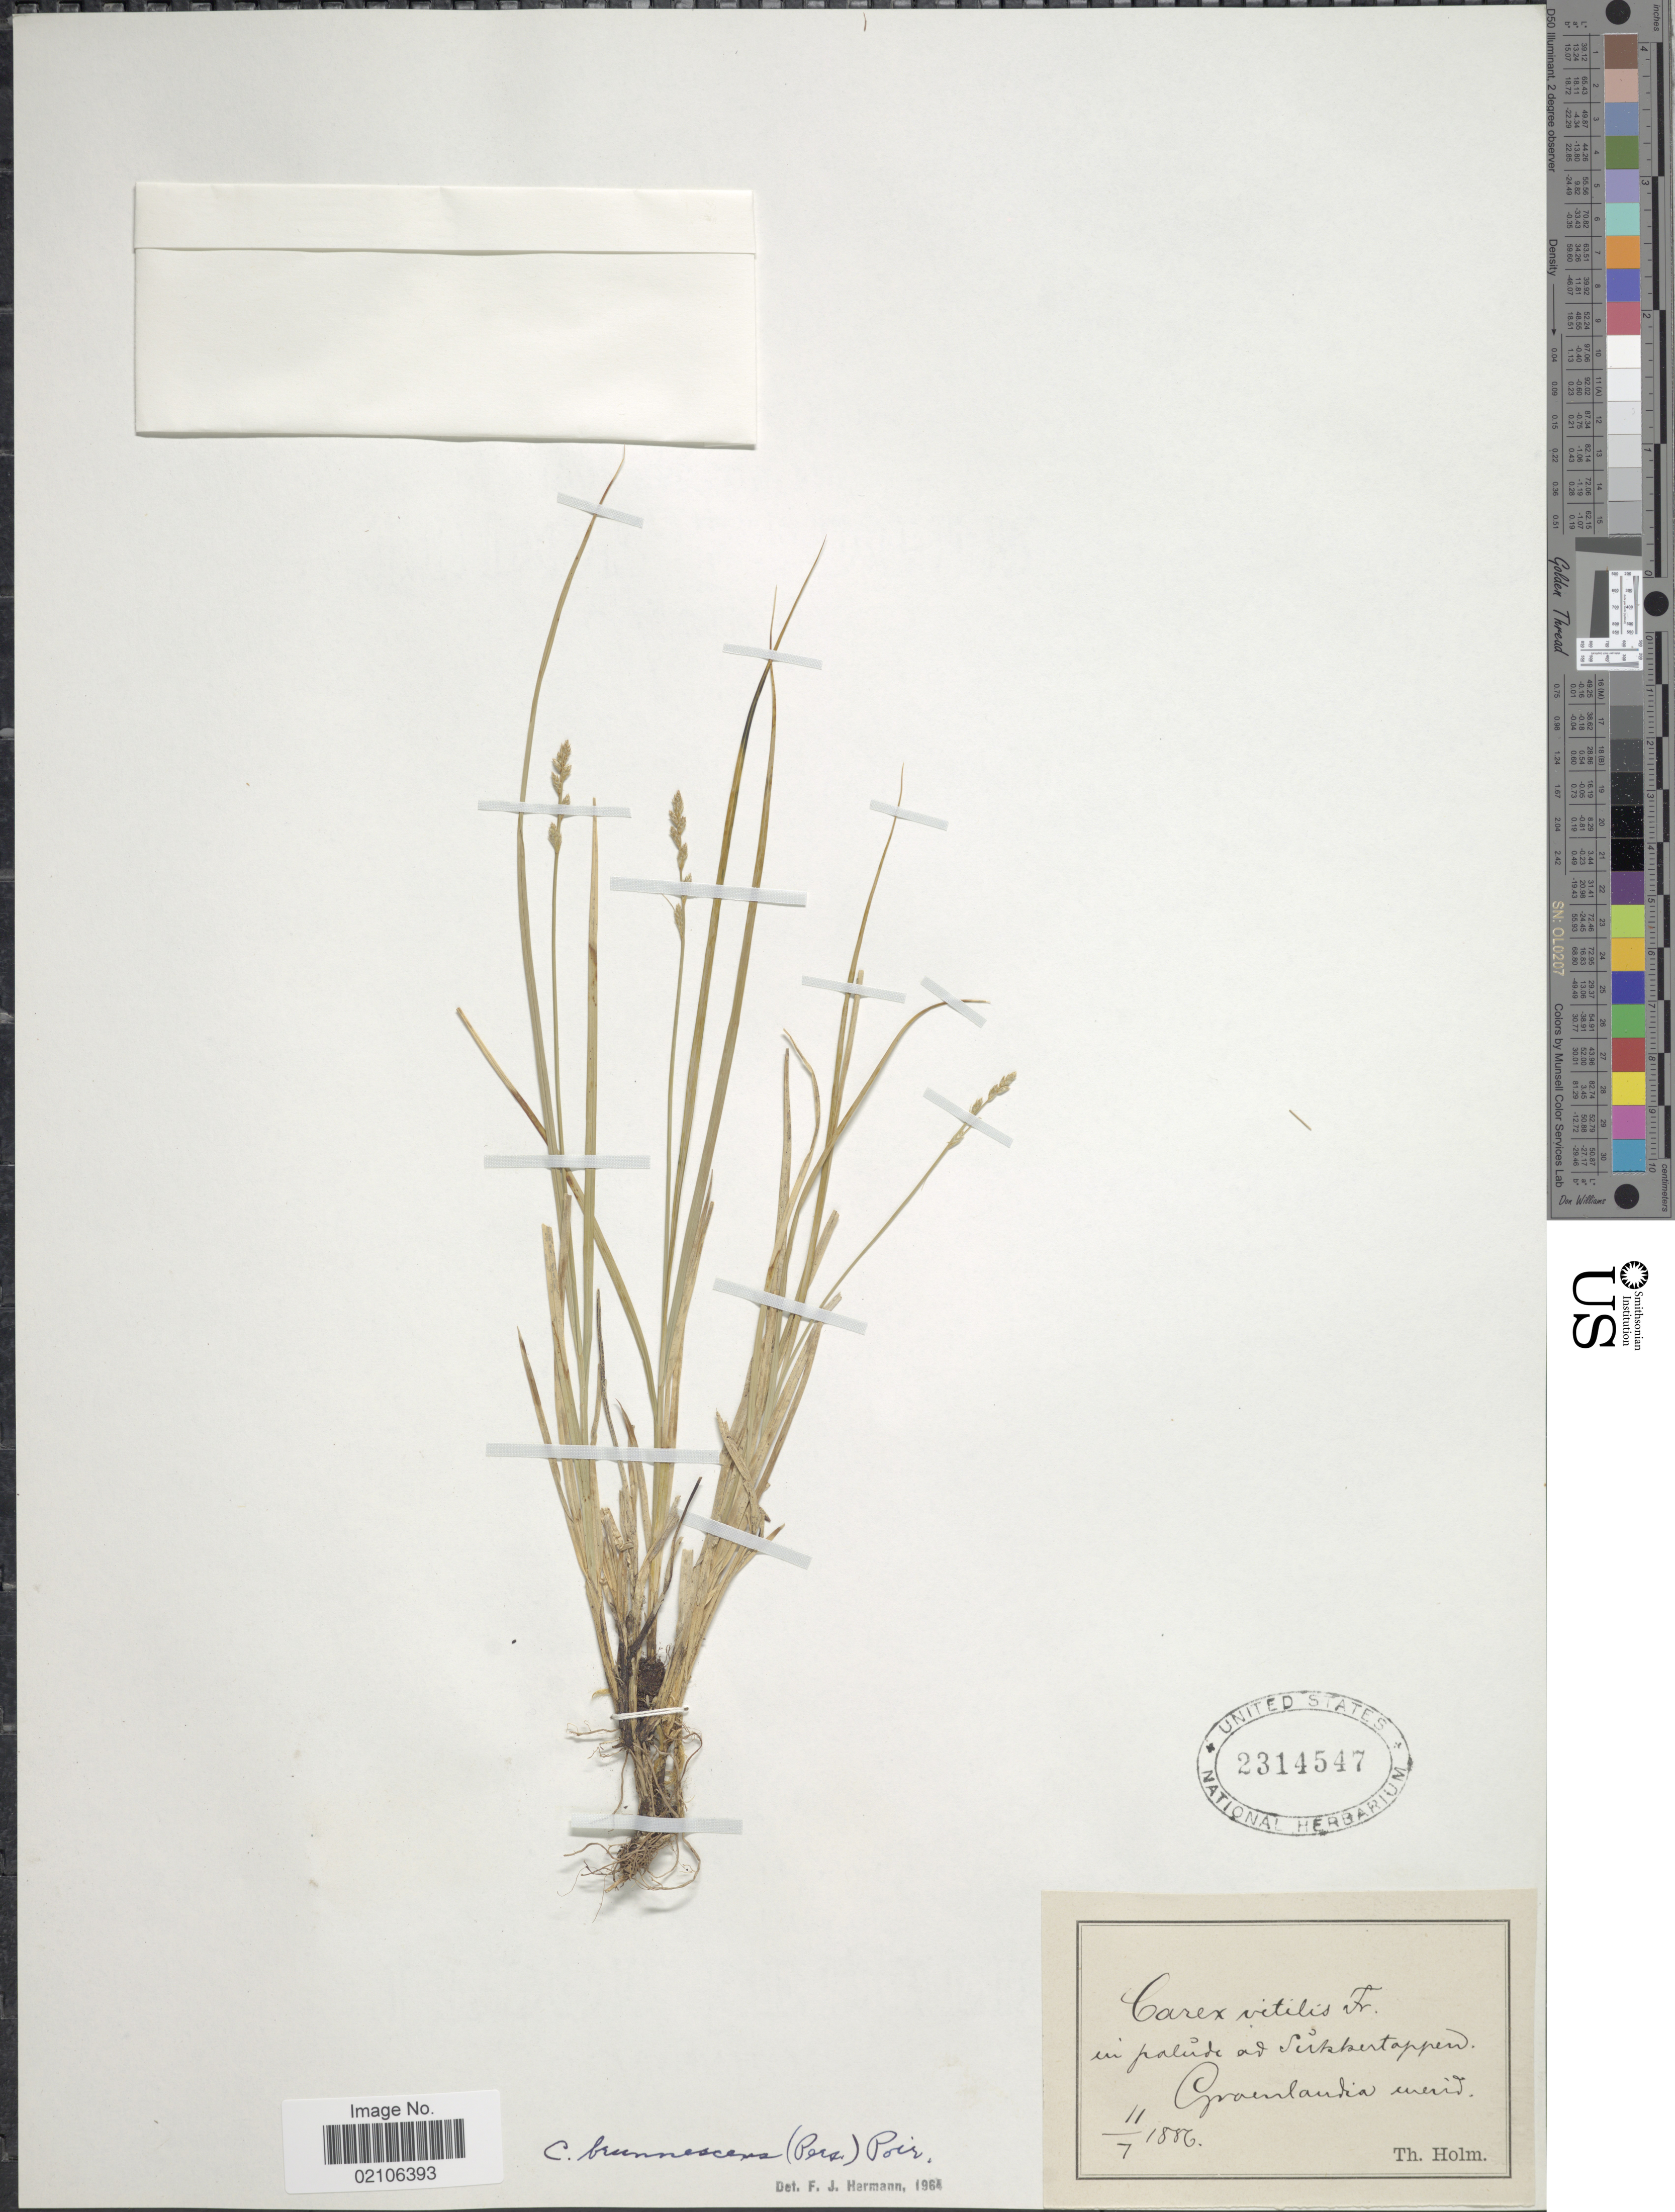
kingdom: Plantae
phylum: Tracheophyta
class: Liliopsida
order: Poales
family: Cyperaceae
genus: Carex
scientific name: Carex brunnescens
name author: (Pers.) Poir.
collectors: T. Holm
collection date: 1886-07-11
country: Greenland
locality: In palude ad Seikkertappen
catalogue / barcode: US 2314547